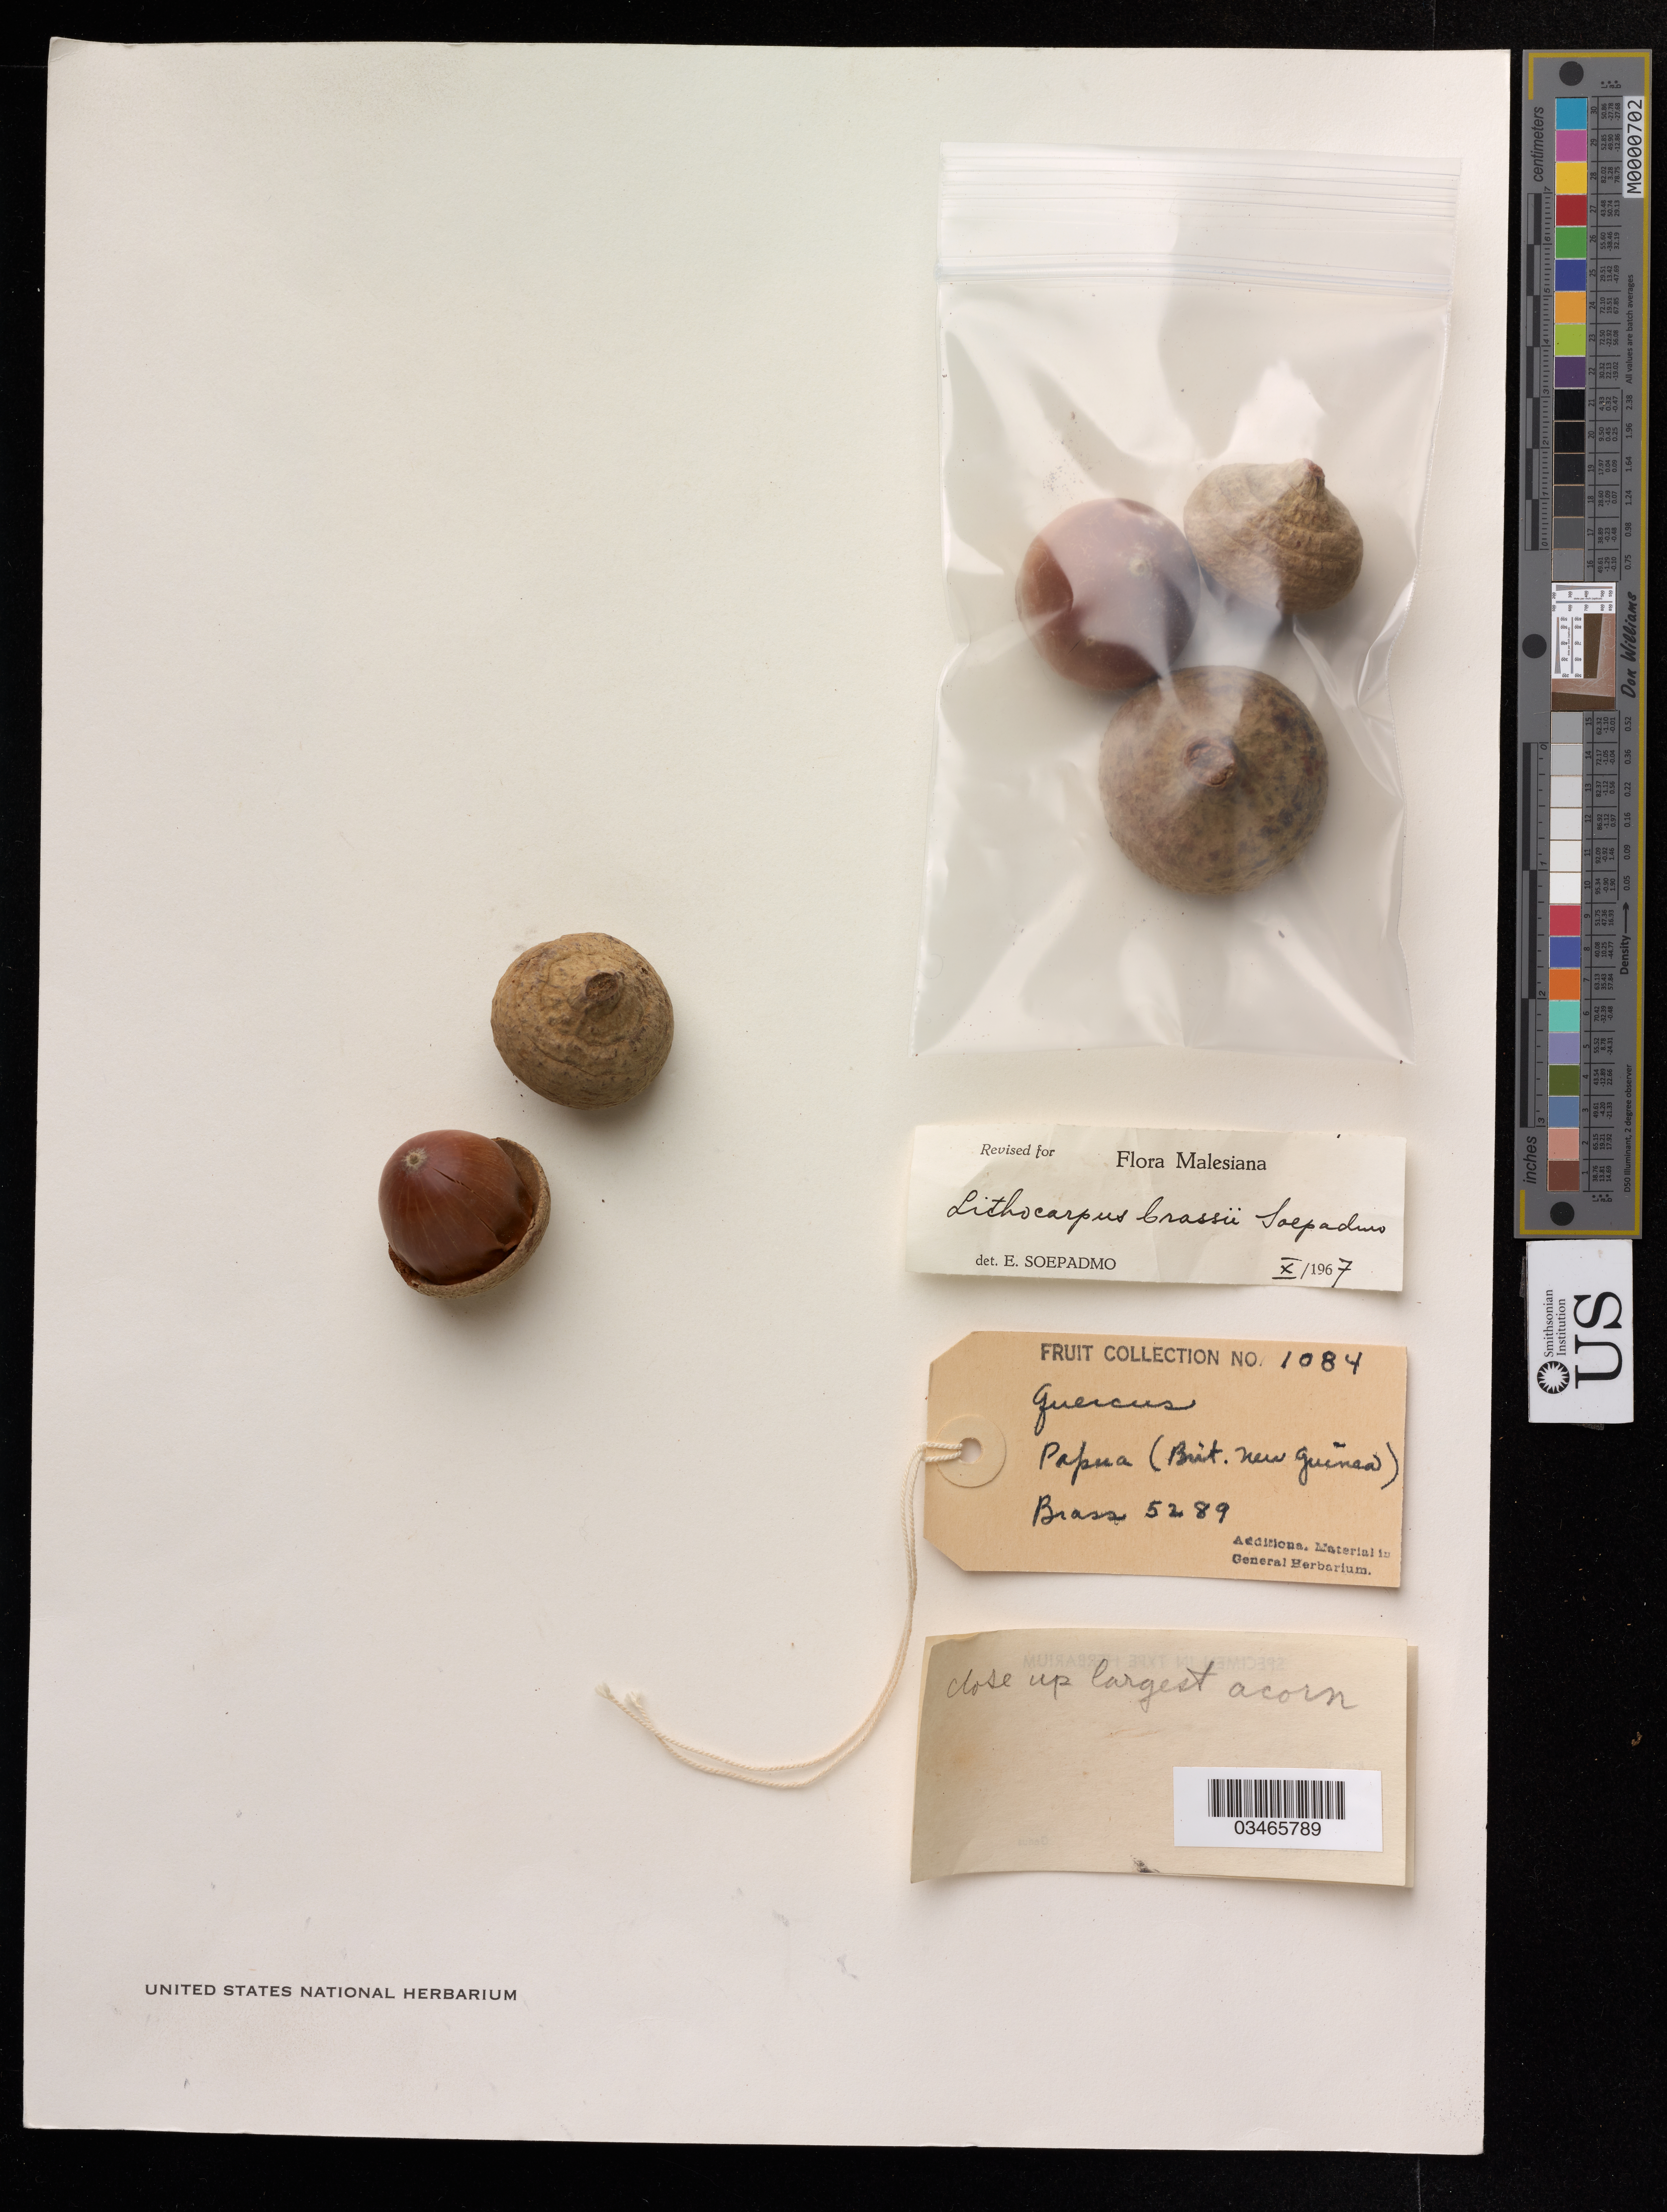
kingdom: Plantae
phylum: Tracheophyta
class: Magnoliopsida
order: Fagales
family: Fagaceae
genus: Lithocarpus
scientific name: Lithocarpus brassii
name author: Soepadmo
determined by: Soepadmo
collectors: L. J. Brass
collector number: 5289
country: Papua New Guinea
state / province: Central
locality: British New Guinea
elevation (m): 1250